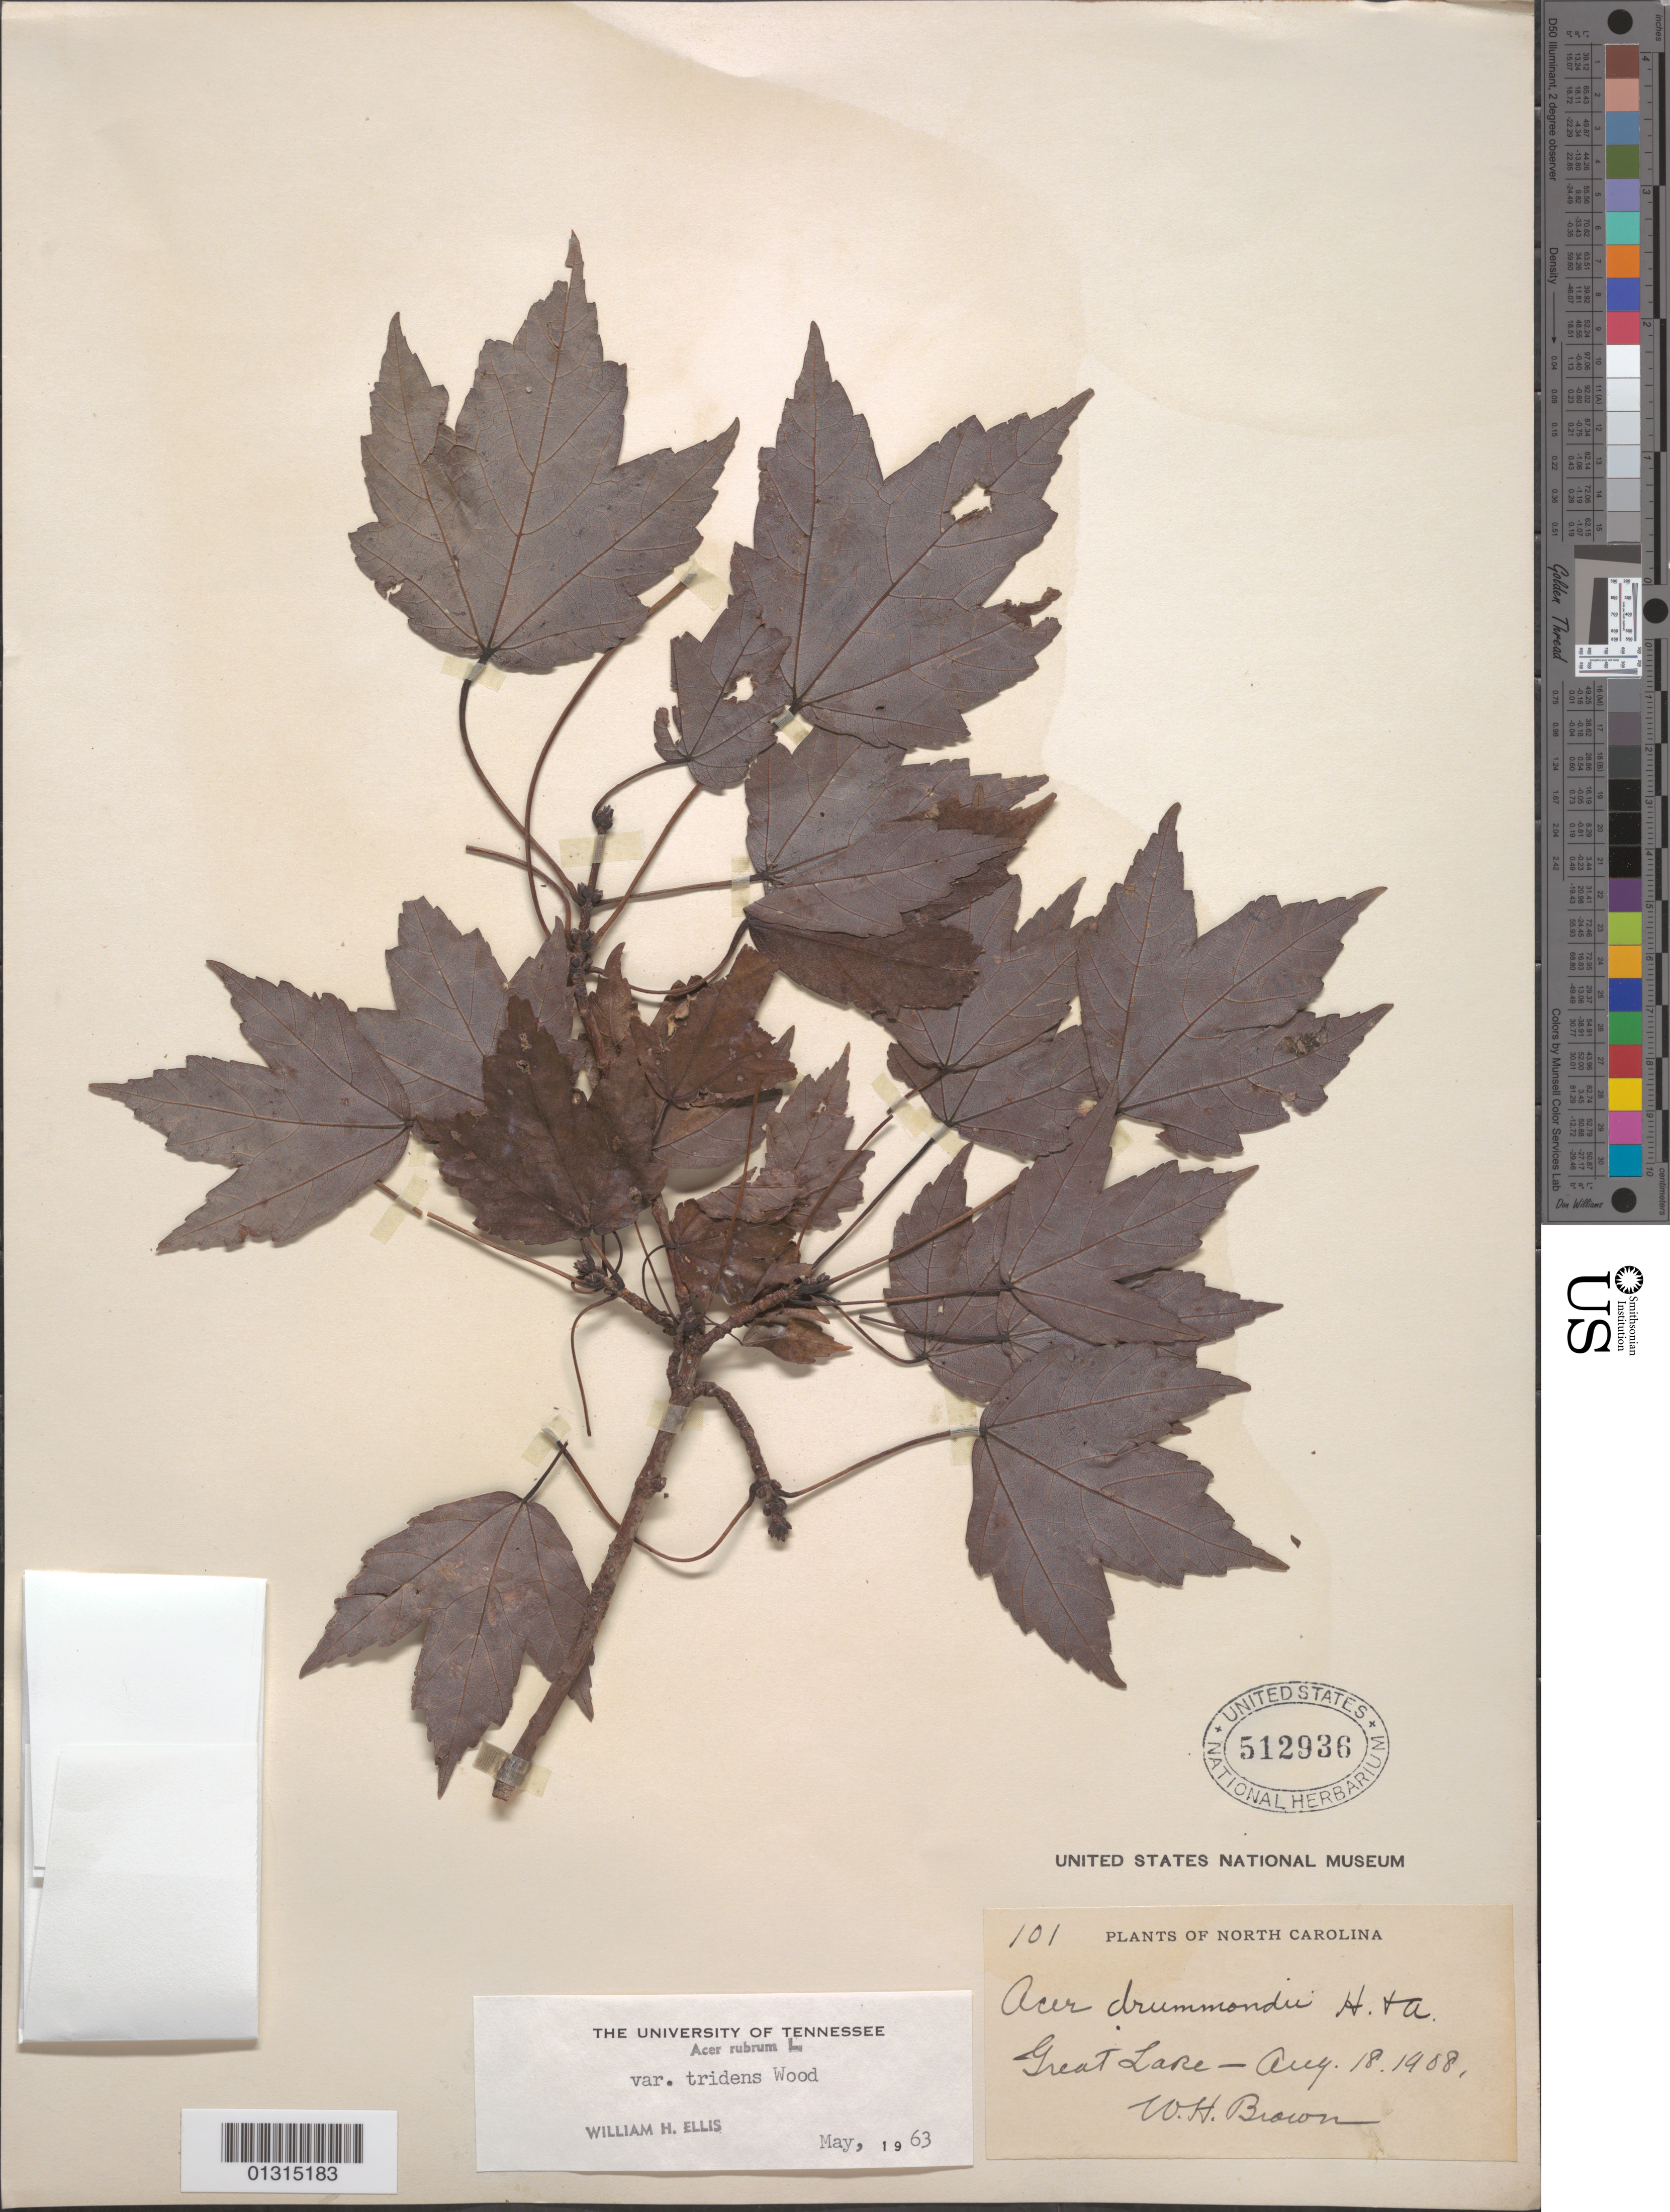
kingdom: Plantae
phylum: Tracheophyta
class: Magnoliopsida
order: Sapindales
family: Sapindaceae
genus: Acer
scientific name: Acer rubrum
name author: L.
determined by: Ellis, W. H.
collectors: W. H. Brown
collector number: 101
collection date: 1908-08-18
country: United States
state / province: North Carolina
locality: Great Lake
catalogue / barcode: US 512936